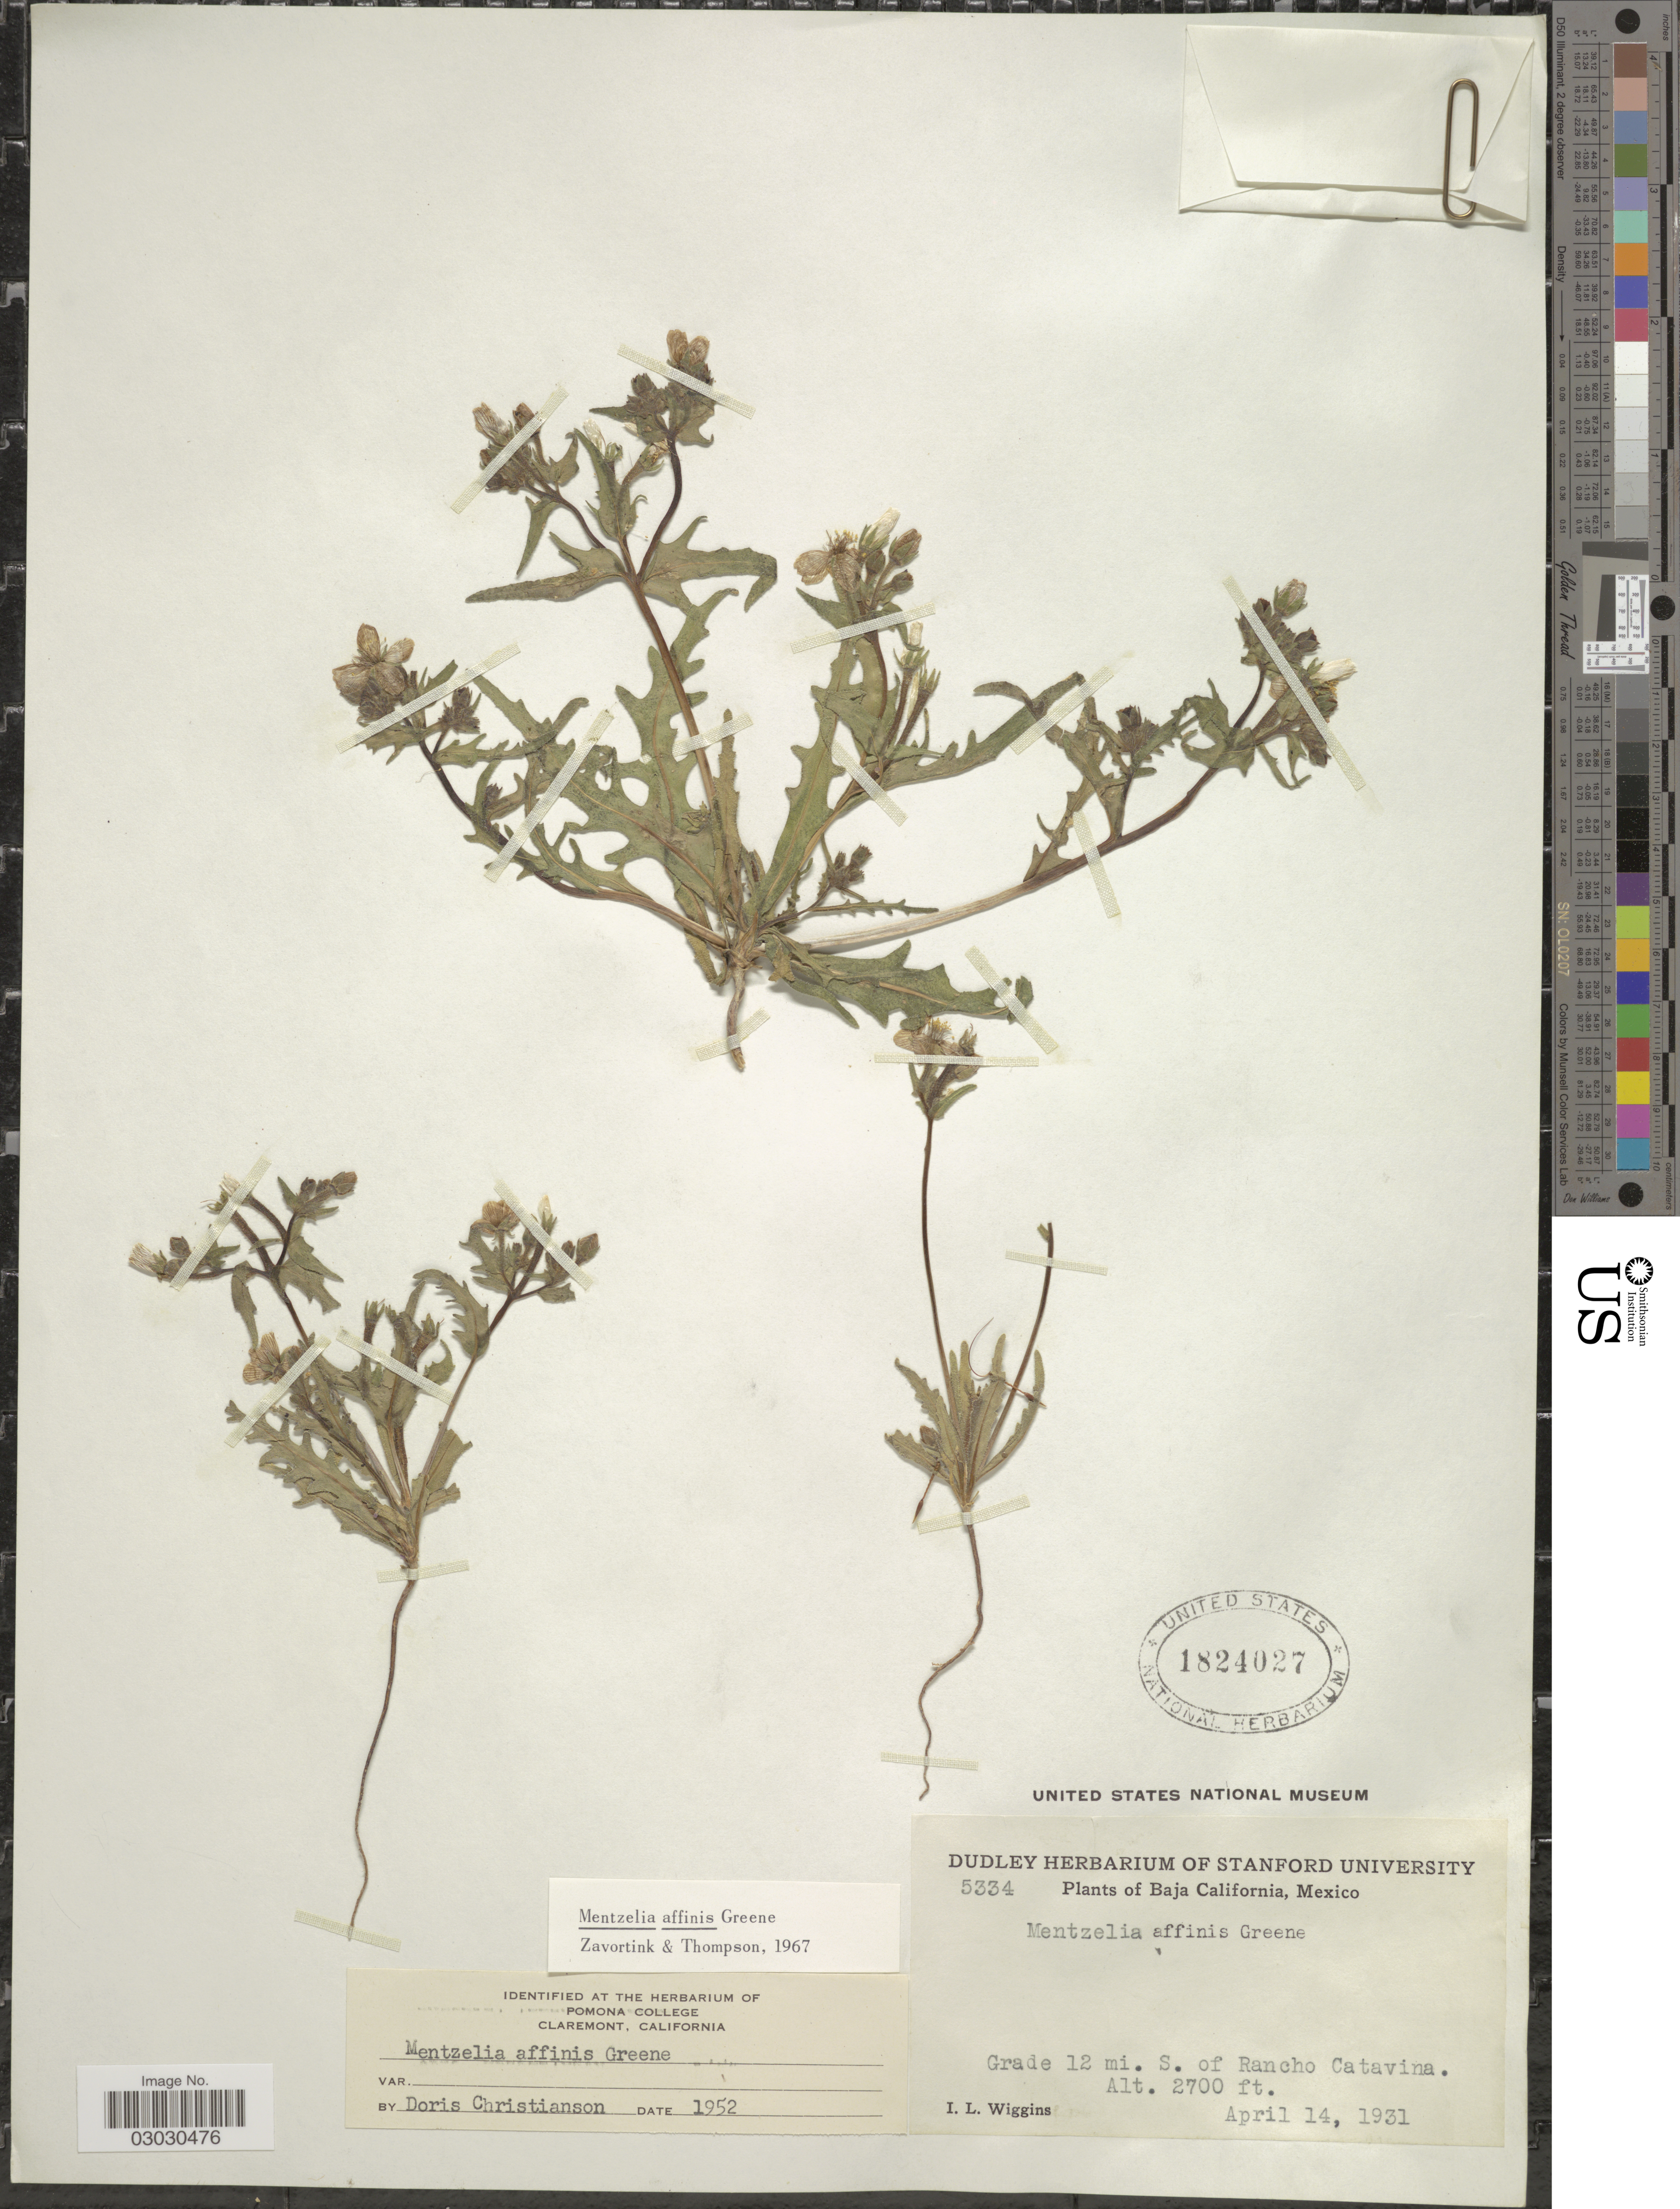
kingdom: Plantae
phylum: Tracheophyta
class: Magnoliopsida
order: Cornales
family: Loasaceae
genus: Mentzelia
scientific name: Mentzelia affinis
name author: Greene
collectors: I. L. Wiggins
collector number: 5334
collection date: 1931-04-14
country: Mexico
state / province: Baja California Norte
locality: Grade 12 mi. S. of Rancho Catavina.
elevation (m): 823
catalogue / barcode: US 1824027